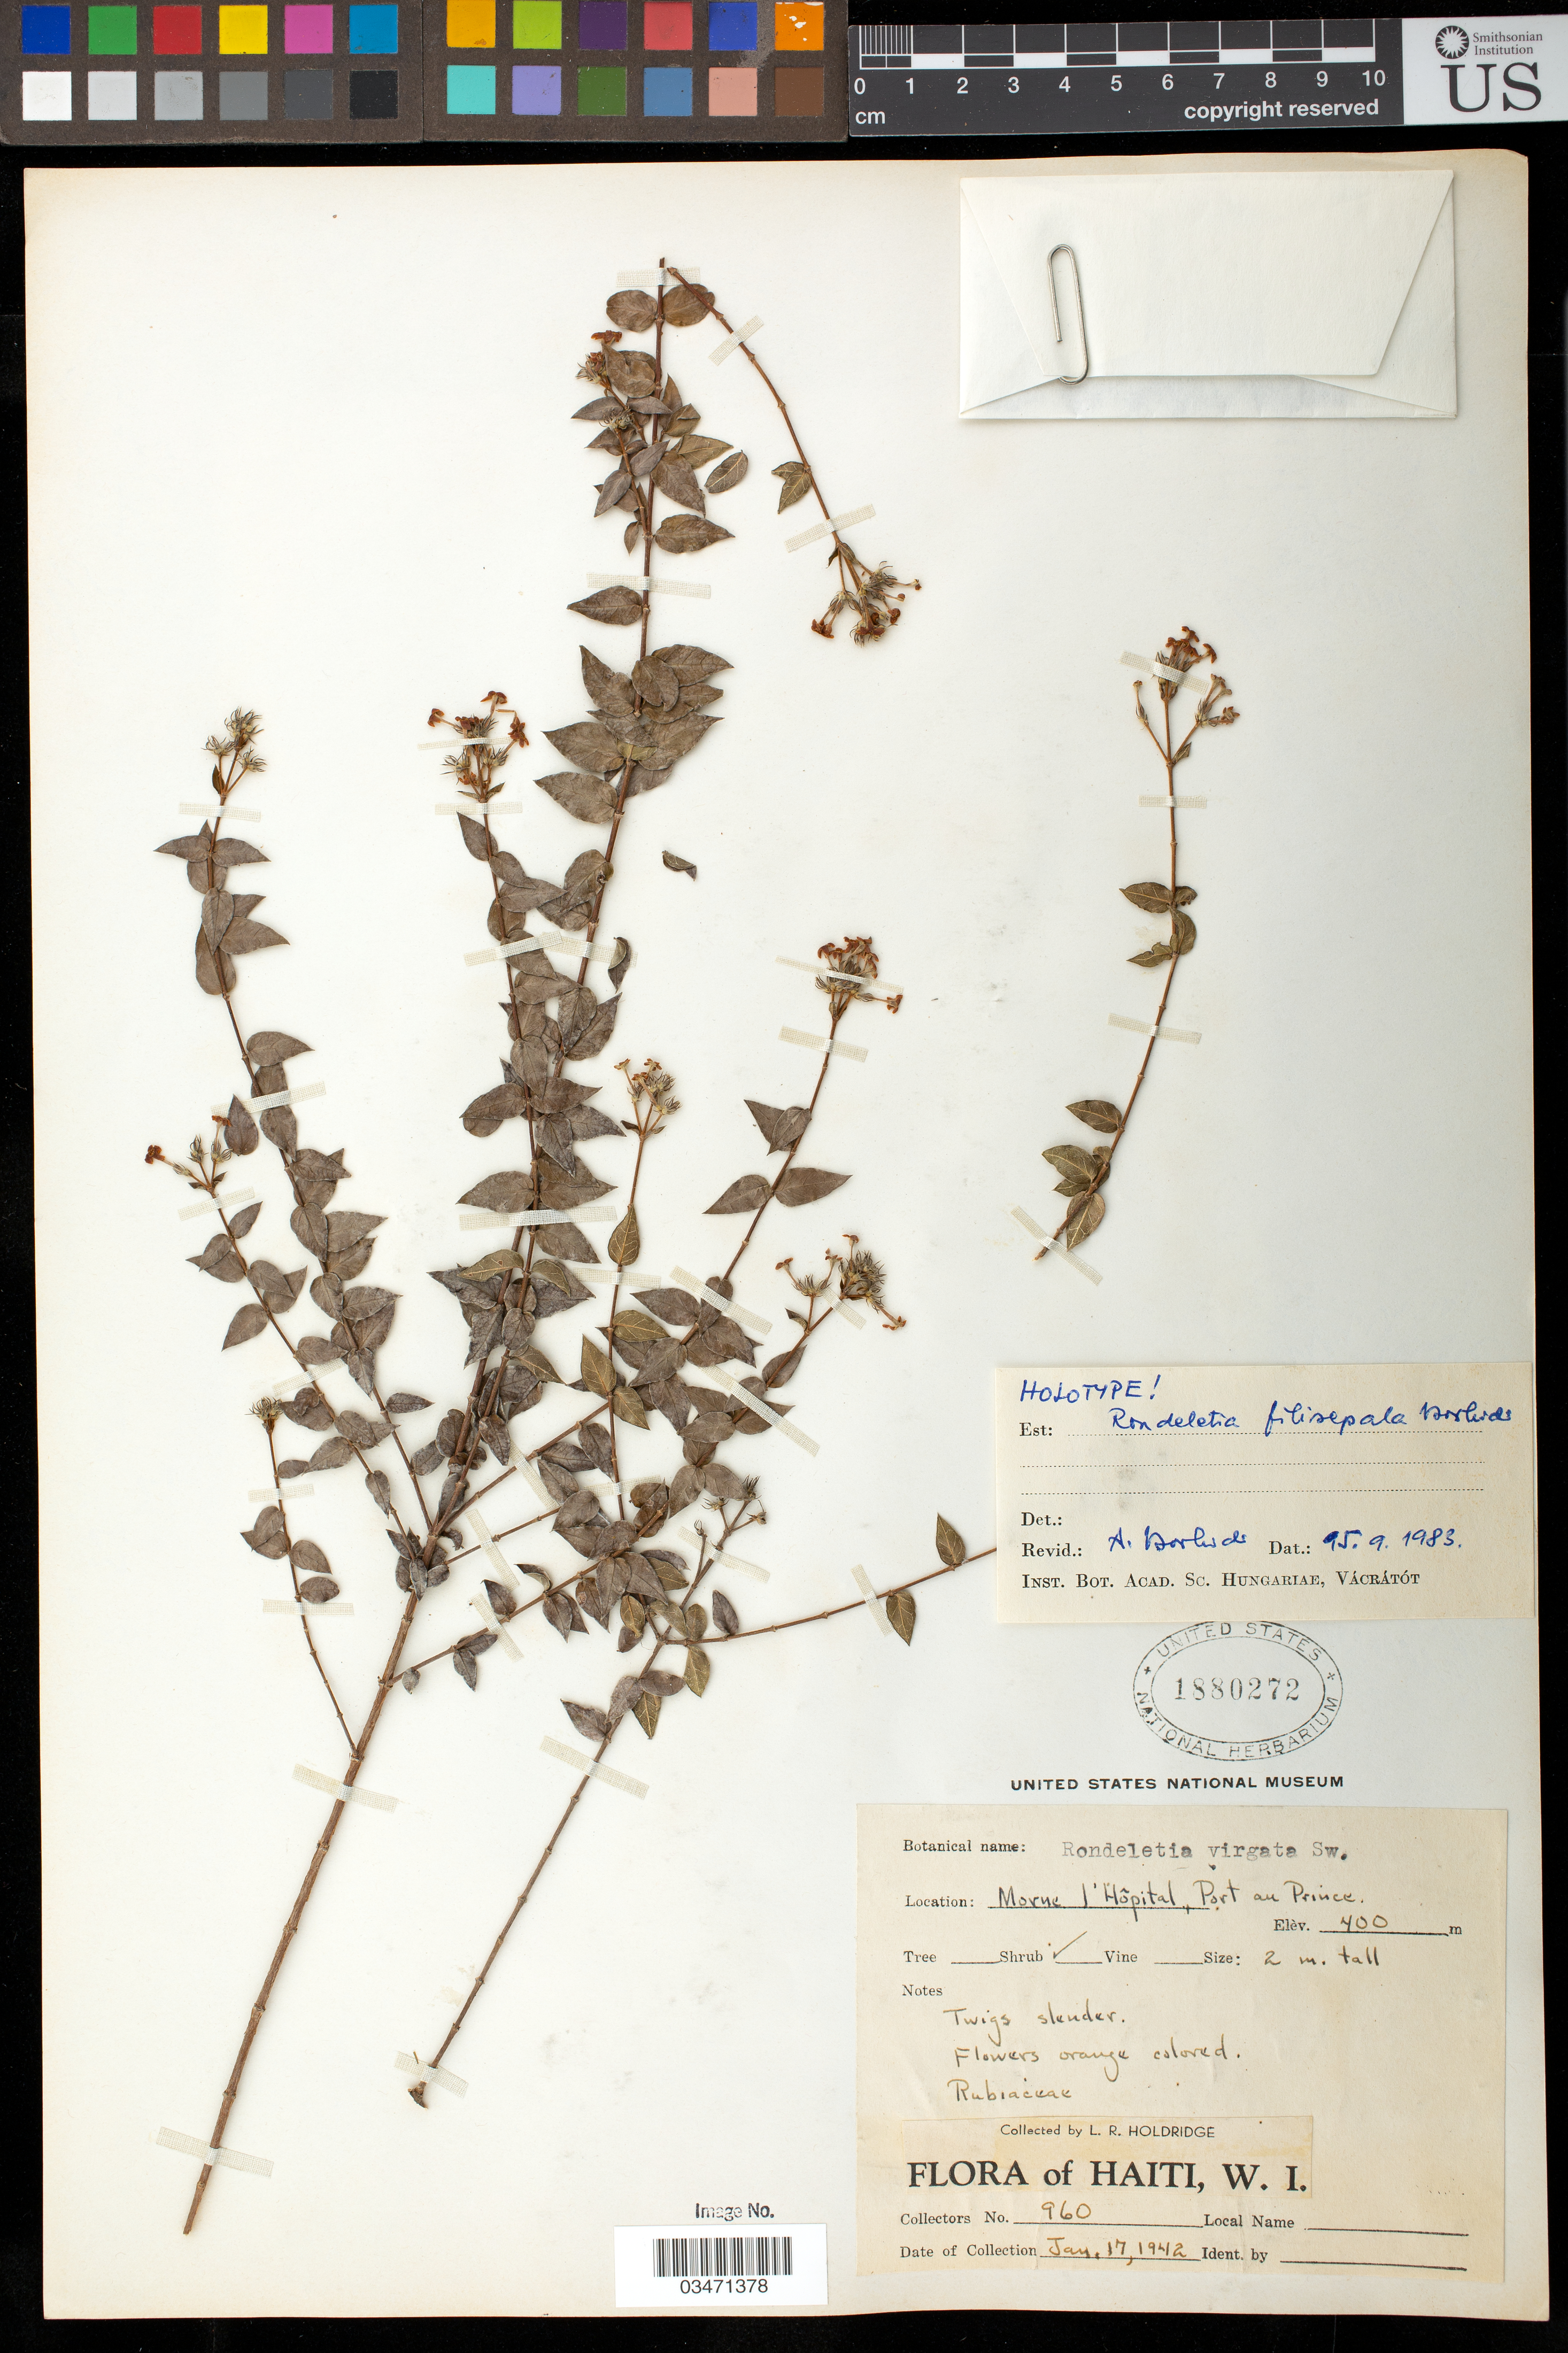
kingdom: Plantae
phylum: Tracheophyta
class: Magnoliopsida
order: Gentianales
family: Rubiaceae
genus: Rondeletia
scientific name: Rondeletia filisepala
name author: Borhidi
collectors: L. Holdridge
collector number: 960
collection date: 1942-01-17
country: Haiti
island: Hispaniola Island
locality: Morne l'Hopital, Port an Prince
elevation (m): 400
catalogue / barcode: US 1880272